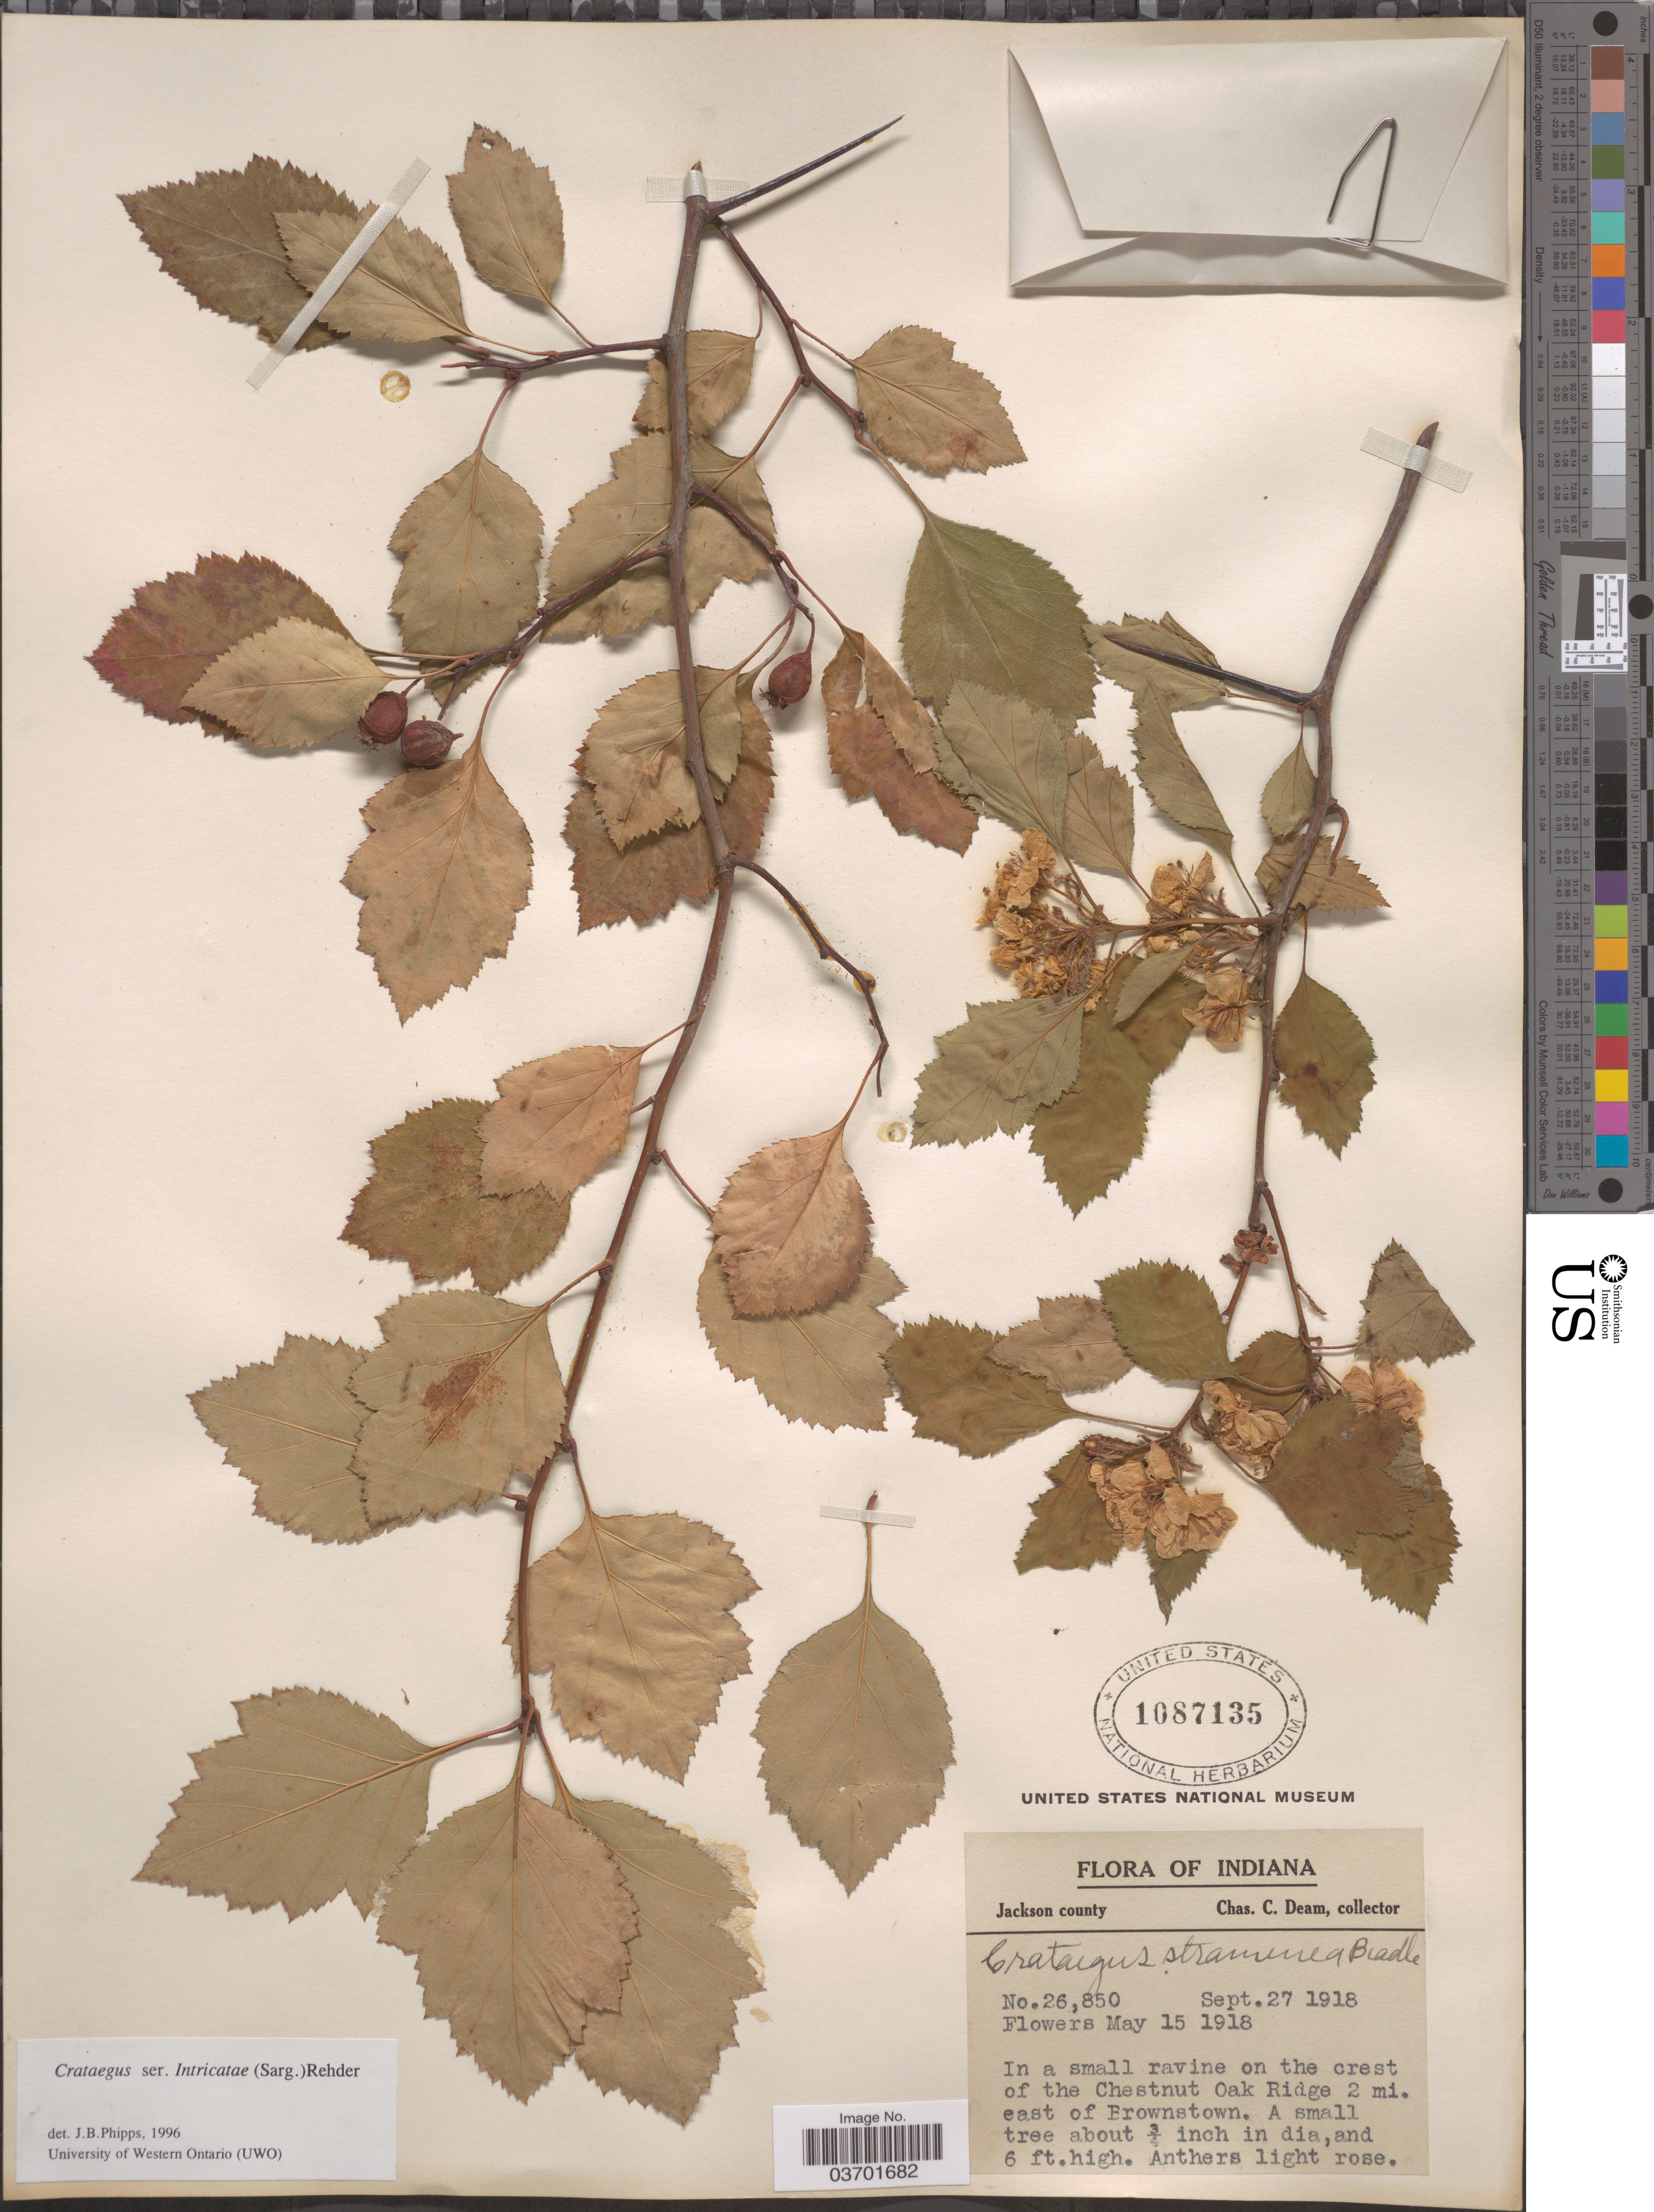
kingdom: Plantae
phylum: Tracheophyta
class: Magnoliopsida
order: Rosales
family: Rosaceae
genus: Crataegus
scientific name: Crataegus rubella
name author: Beadle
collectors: C. C. Deam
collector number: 26850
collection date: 1918-09-27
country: United States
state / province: Indiana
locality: Jackson county. On the crest of the Chestnut Oak Ridge 2 mi. east of Brownstown.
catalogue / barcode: US 1087135